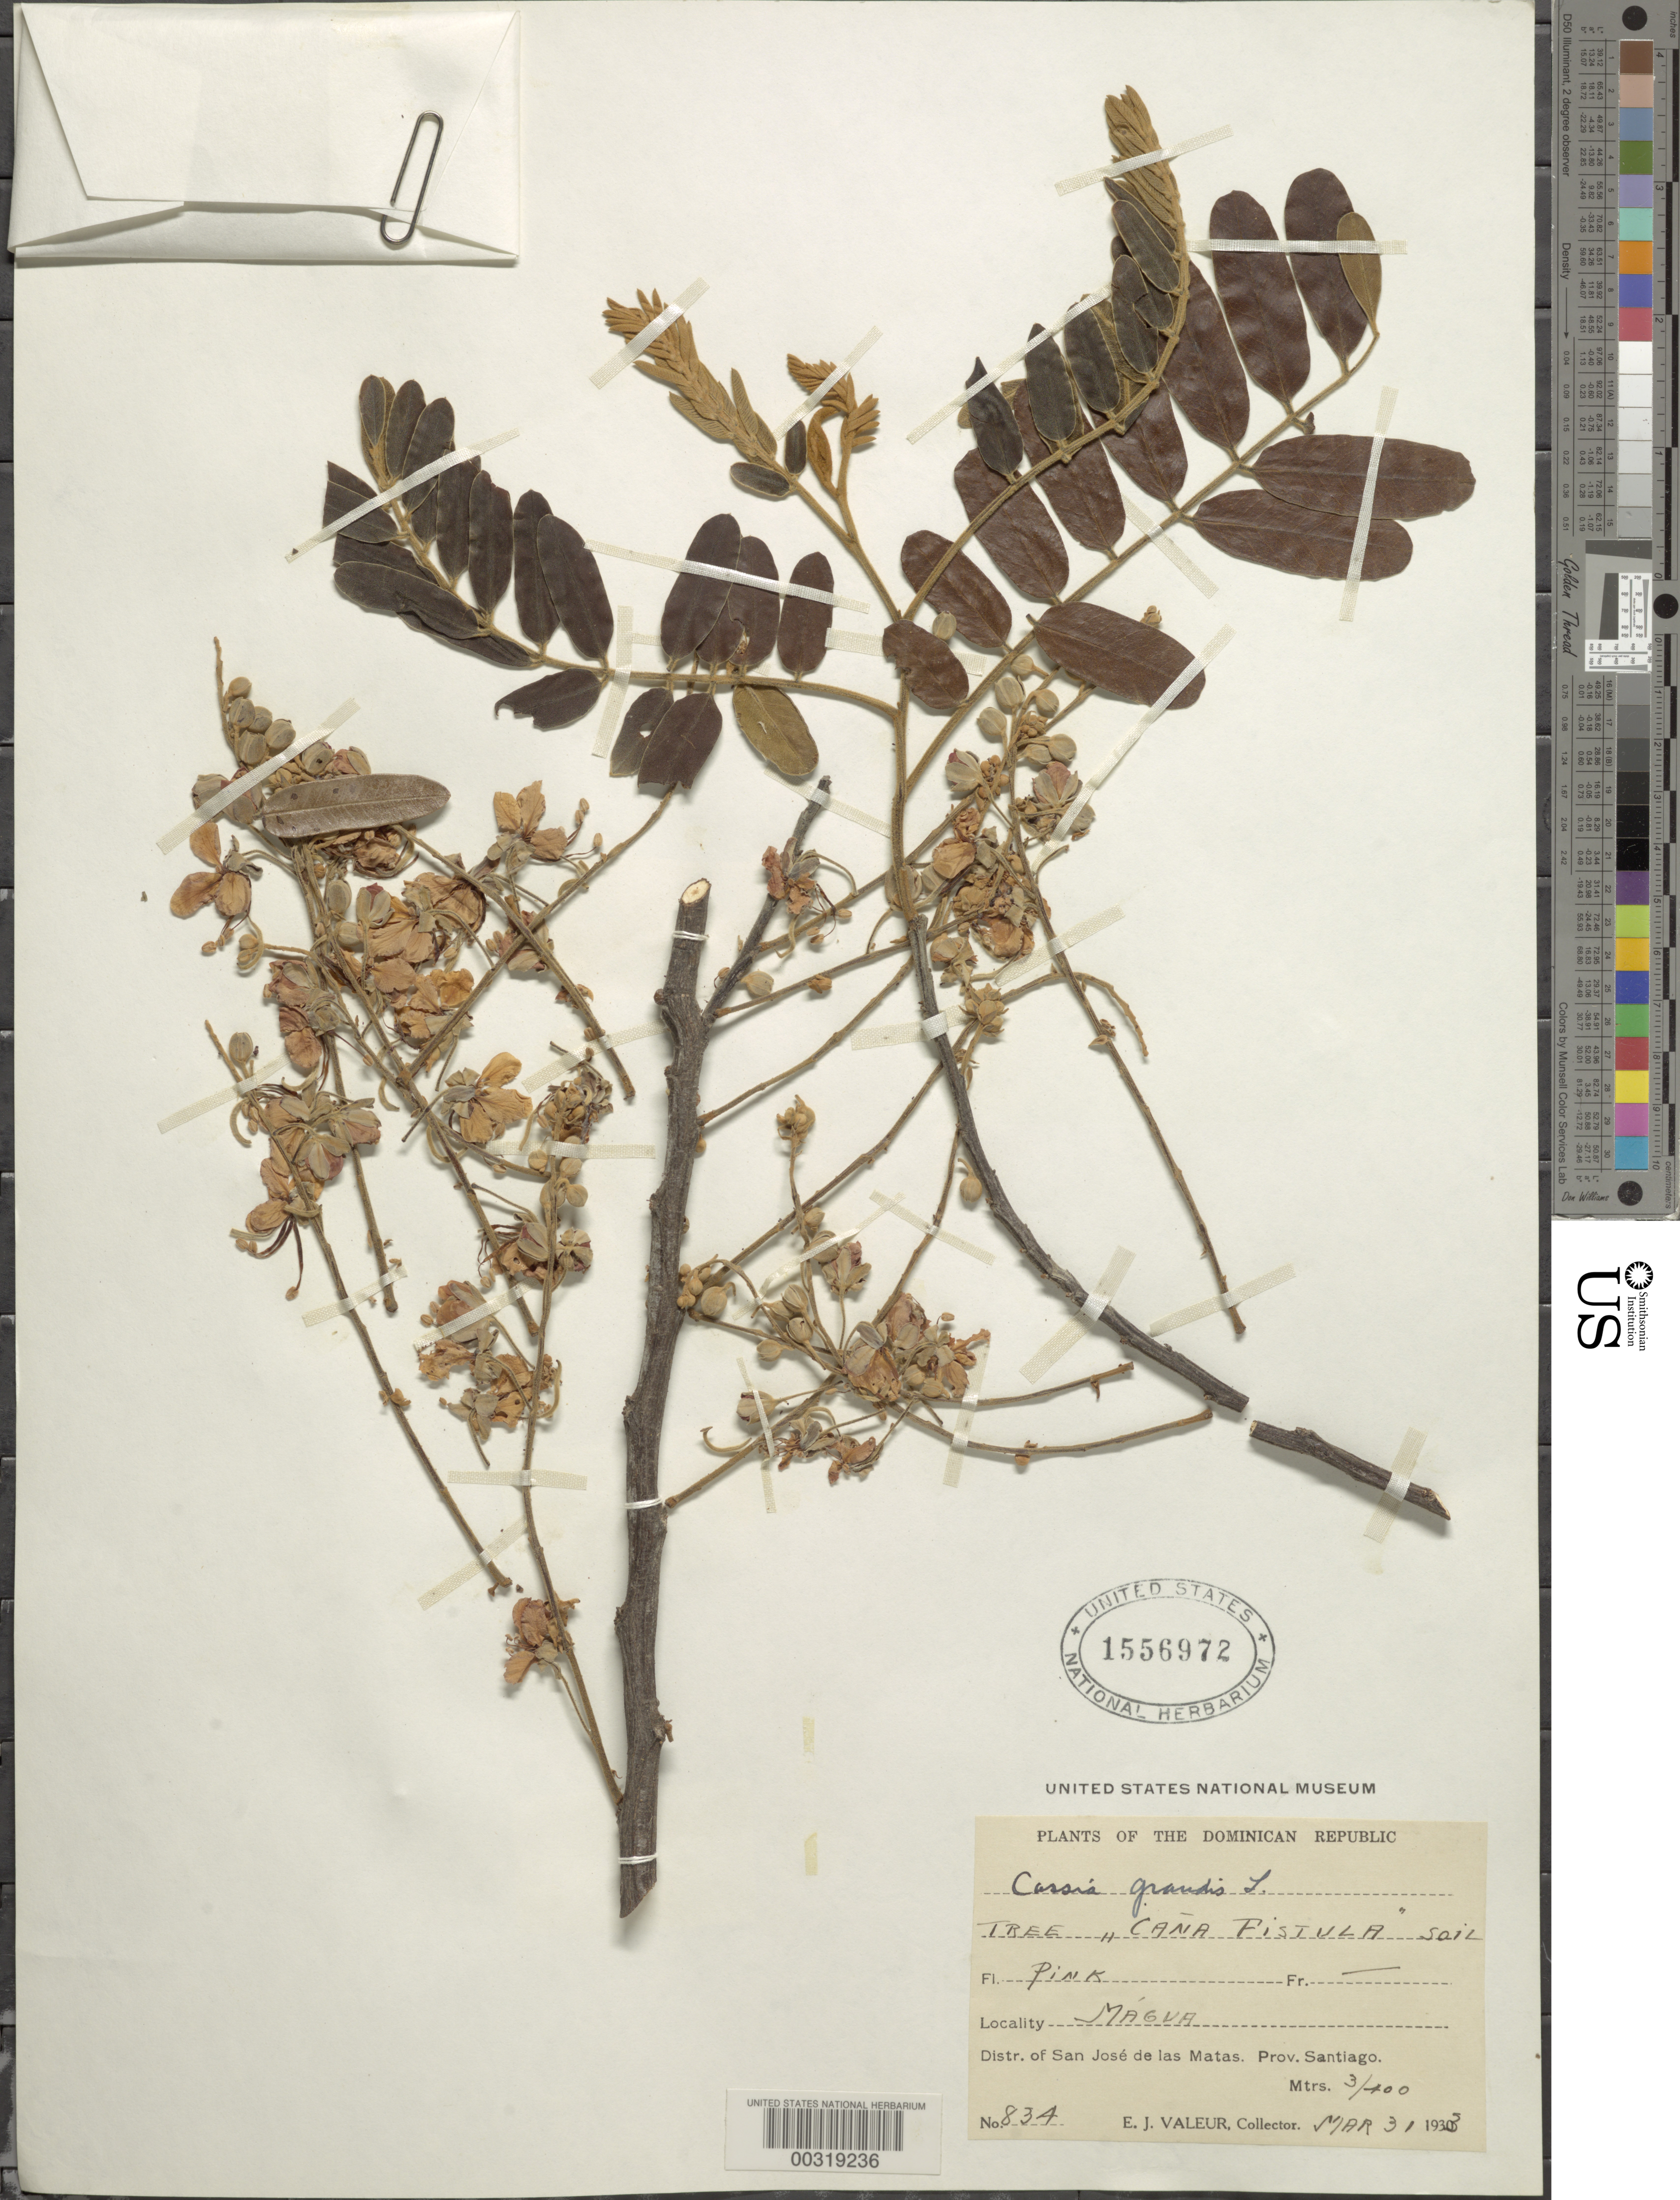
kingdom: Plantae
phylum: Tracheophyta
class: Magnoliopsida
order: Fabales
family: Fabaceae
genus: Cassia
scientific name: Cassia grandis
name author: L. f.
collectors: E. Valeur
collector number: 834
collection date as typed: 31 Mar 1933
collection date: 1933-03-31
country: Dominican Republic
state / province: Santiago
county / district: San José De Las Matas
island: Hispaniola Island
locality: Magua, san jose de las matas dist.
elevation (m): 300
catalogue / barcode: US 1556972